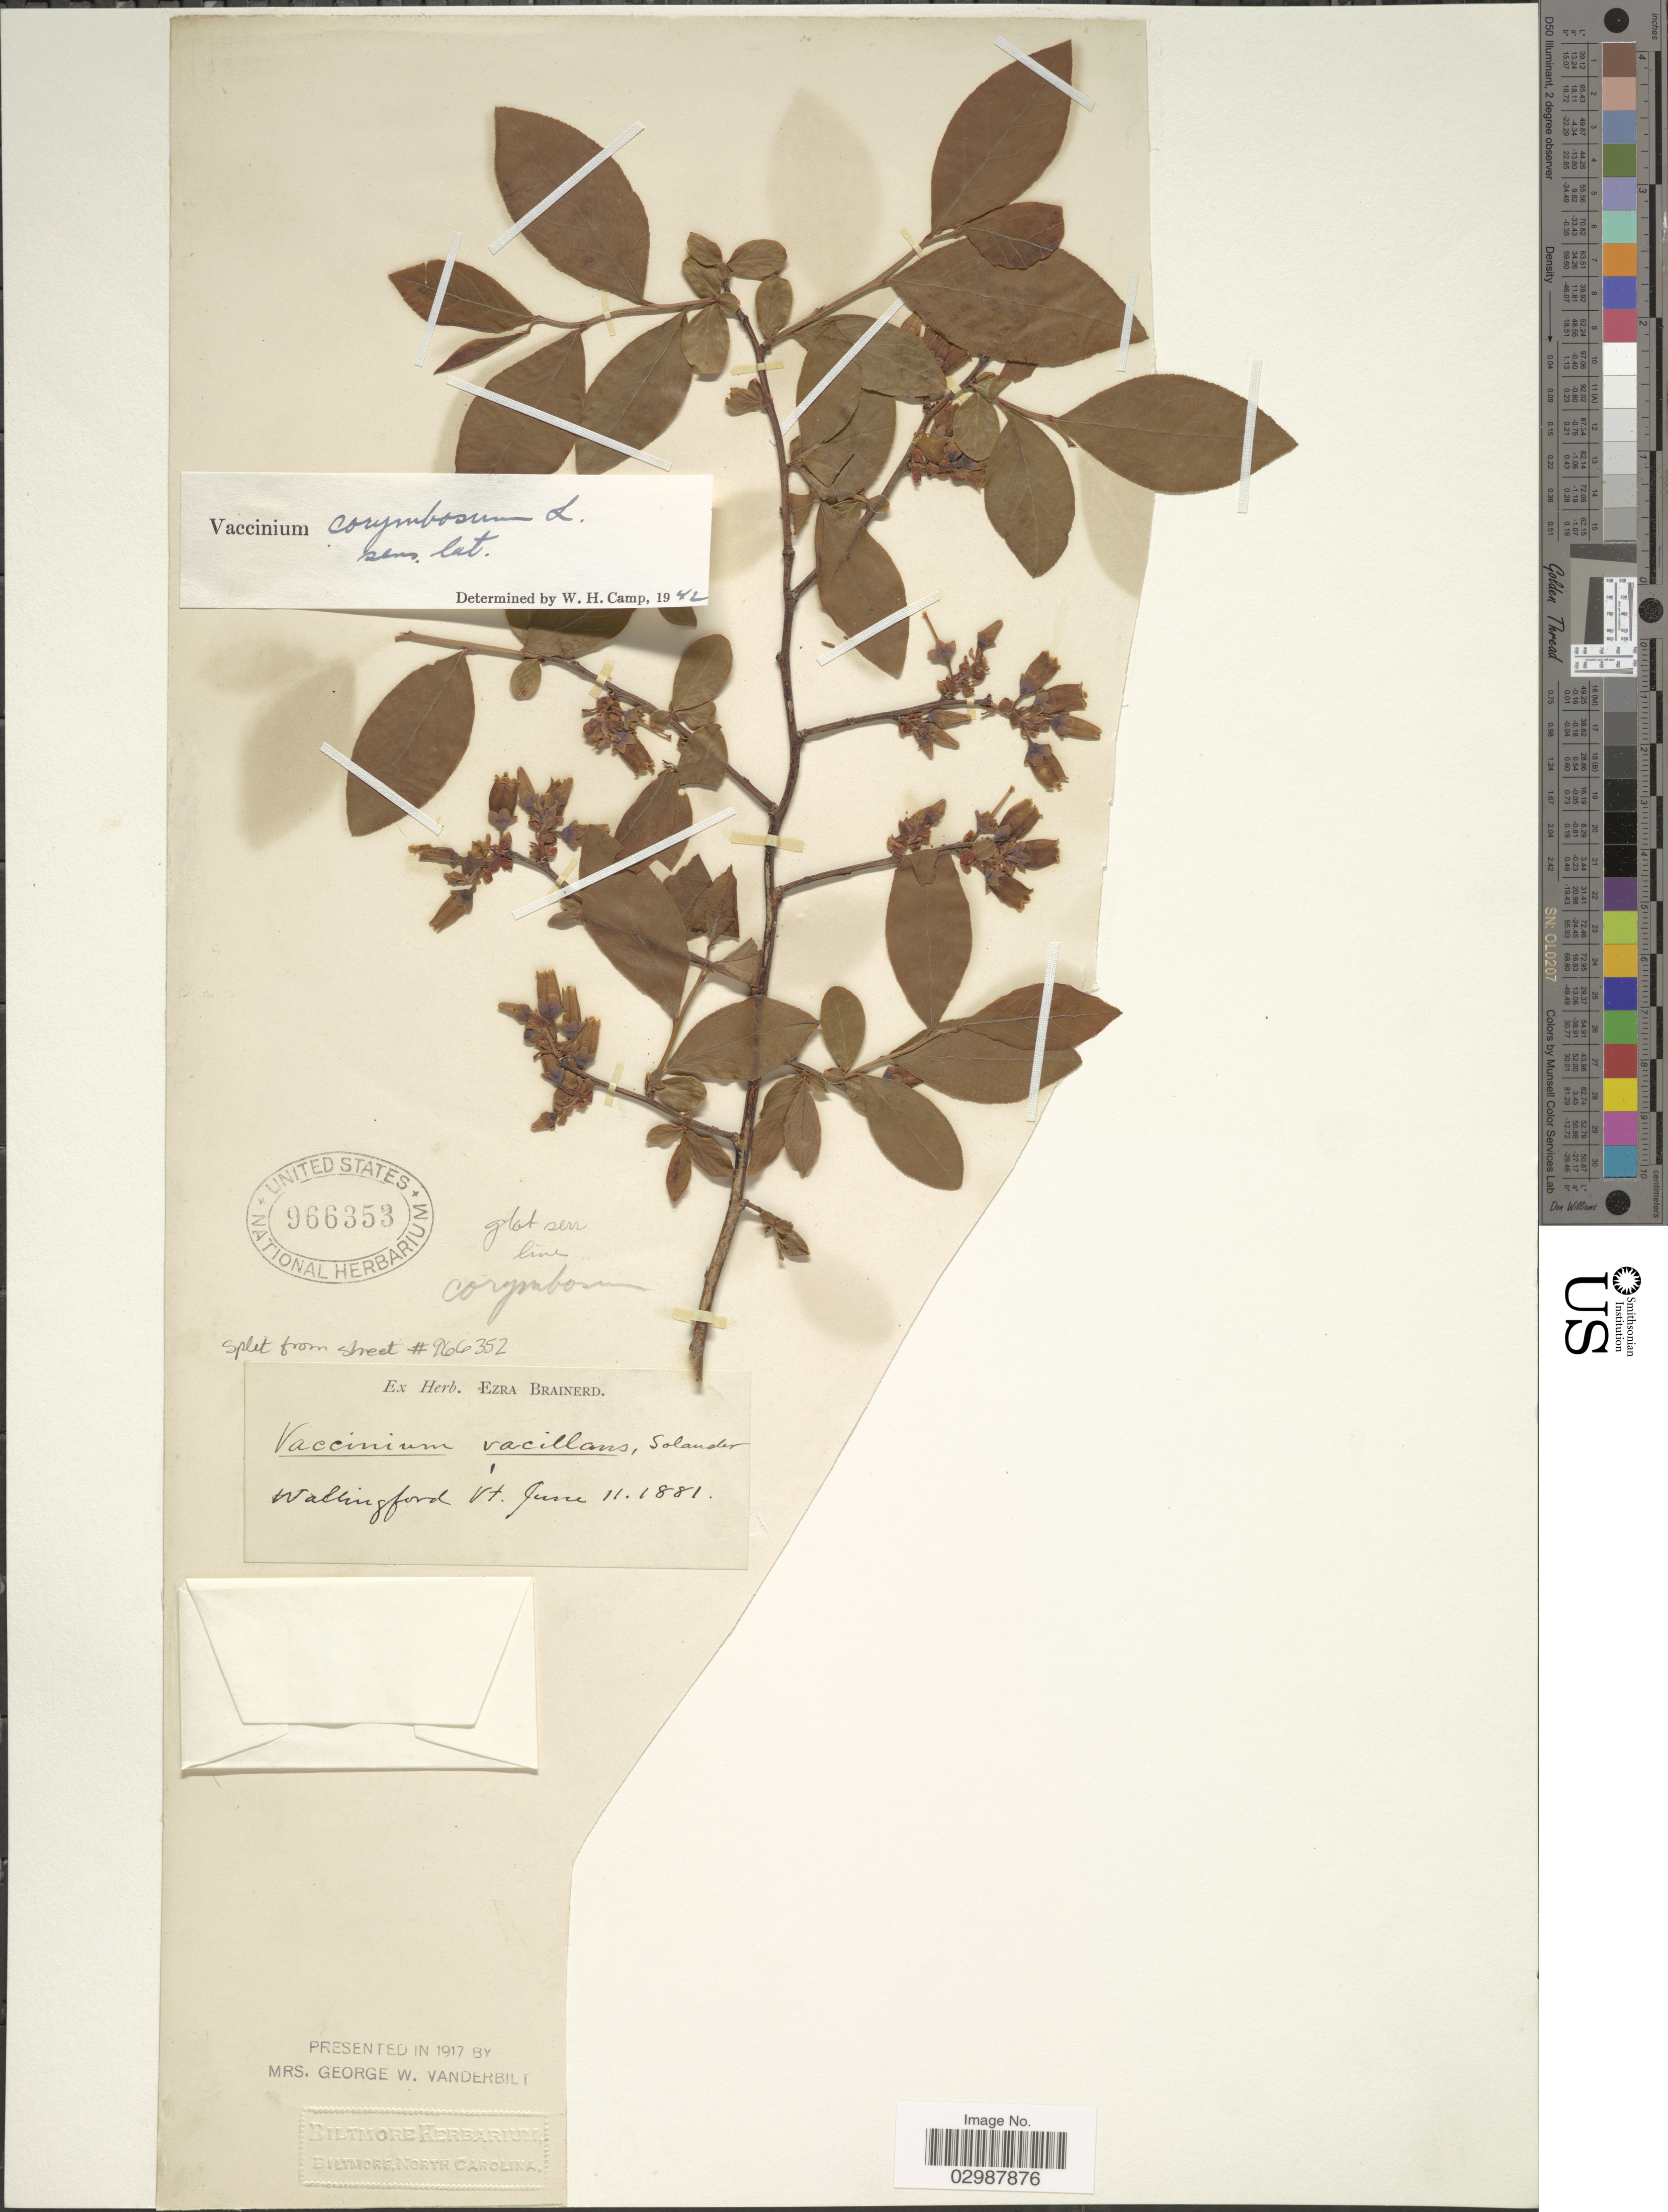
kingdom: Plantae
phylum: Tracheophyta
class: Magnoliopsida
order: Ericales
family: Ericaceae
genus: Vaccinium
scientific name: Vaccinium corymbosum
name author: L.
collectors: ex herb. Ezra Brainerd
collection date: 1881-06-11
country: United States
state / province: Vermont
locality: Wallingford.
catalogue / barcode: US 966353